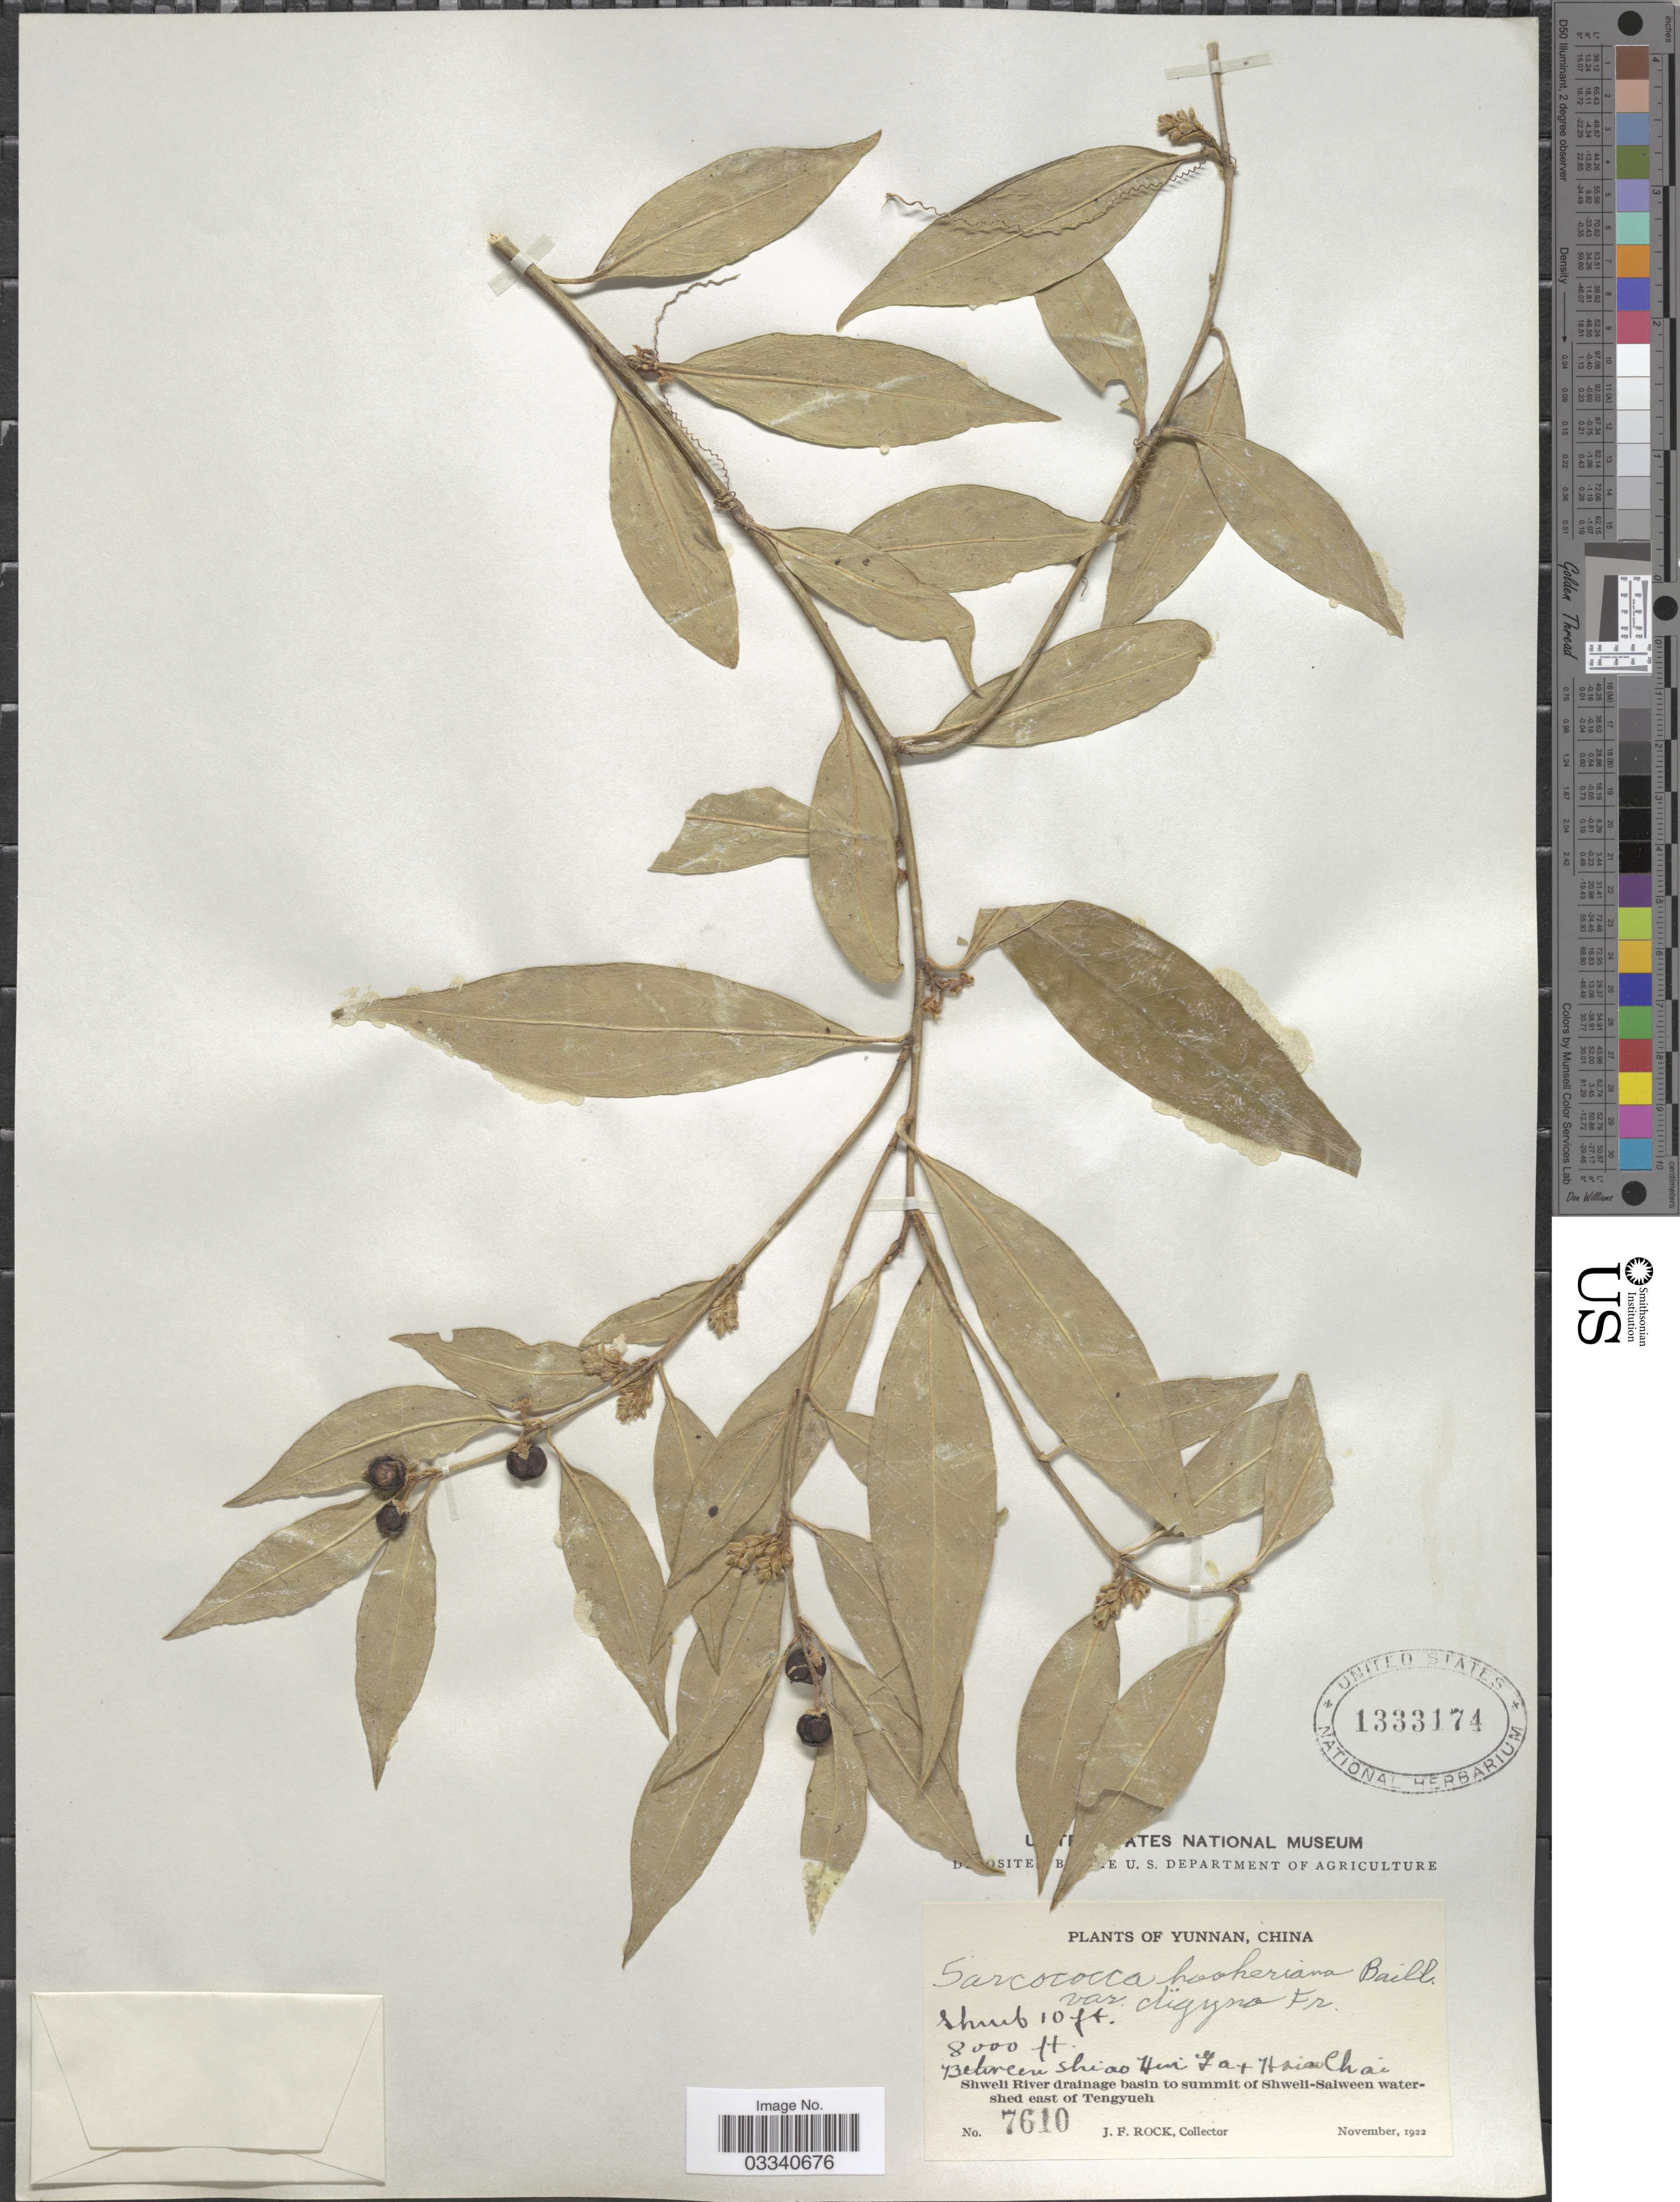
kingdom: Plantae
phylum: Tracheophyta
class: Magnoliopsida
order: Buxales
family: Buxaceae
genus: Sarcococca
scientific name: Sarcococca hookeriana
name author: Baill.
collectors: J. Rock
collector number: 7610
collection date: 1922-11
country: China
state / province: Yunnan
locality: Between Shiao Hui Ya & Hsia Chai. Shweli River drainage basin to summit of Shweli-Salween watershed east of Tengyueh.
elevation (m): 2438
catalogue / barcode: US 1333174